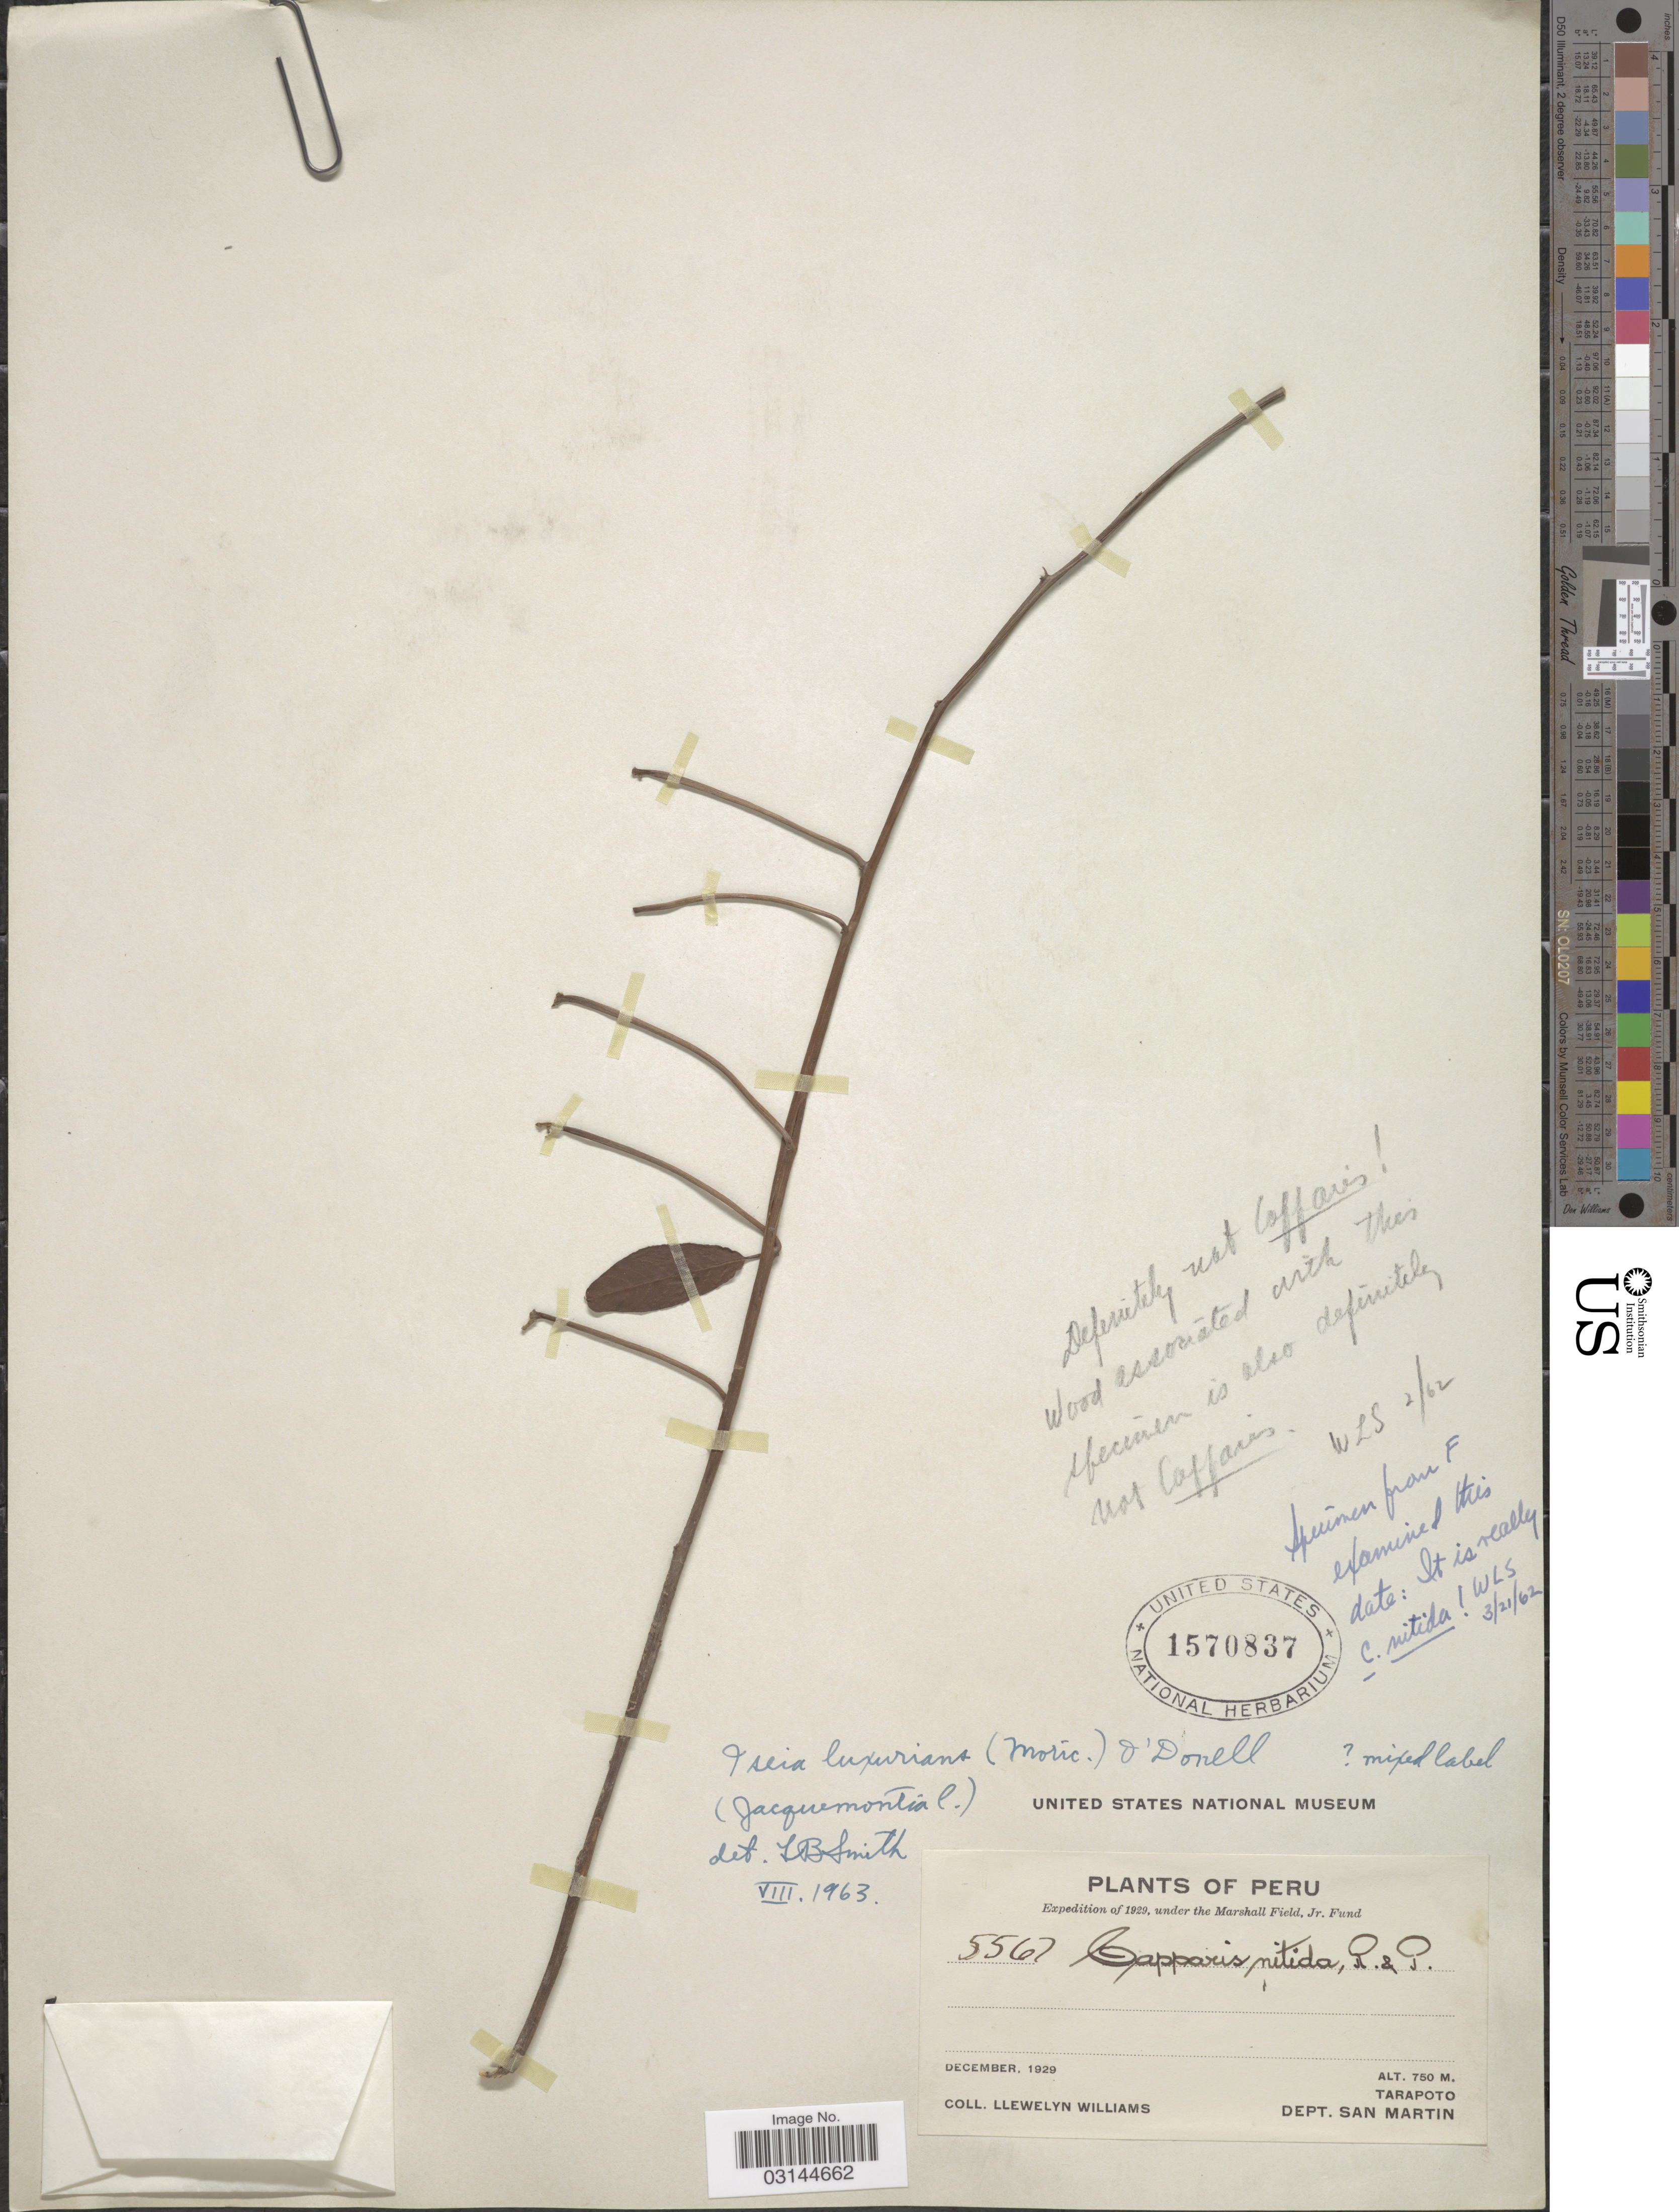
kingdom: Plantae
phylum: Tracheophyta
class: Magnoliopsida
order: Solanales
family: Convolvulaceae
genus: Aniseia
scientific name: Aniseia luxurians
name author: (Moric.) Athiê-Souza & Buril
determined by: Strong, Mark T., (BOT), Smithsonian Institution - National Museum of Natural History (UNITED STATES)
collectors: Ll. Williams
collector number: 5567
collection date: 1929-12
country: Peru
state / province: San Martín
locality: Tarapoto. Dept. San Martin.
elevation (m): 750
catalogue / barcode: US 1570837